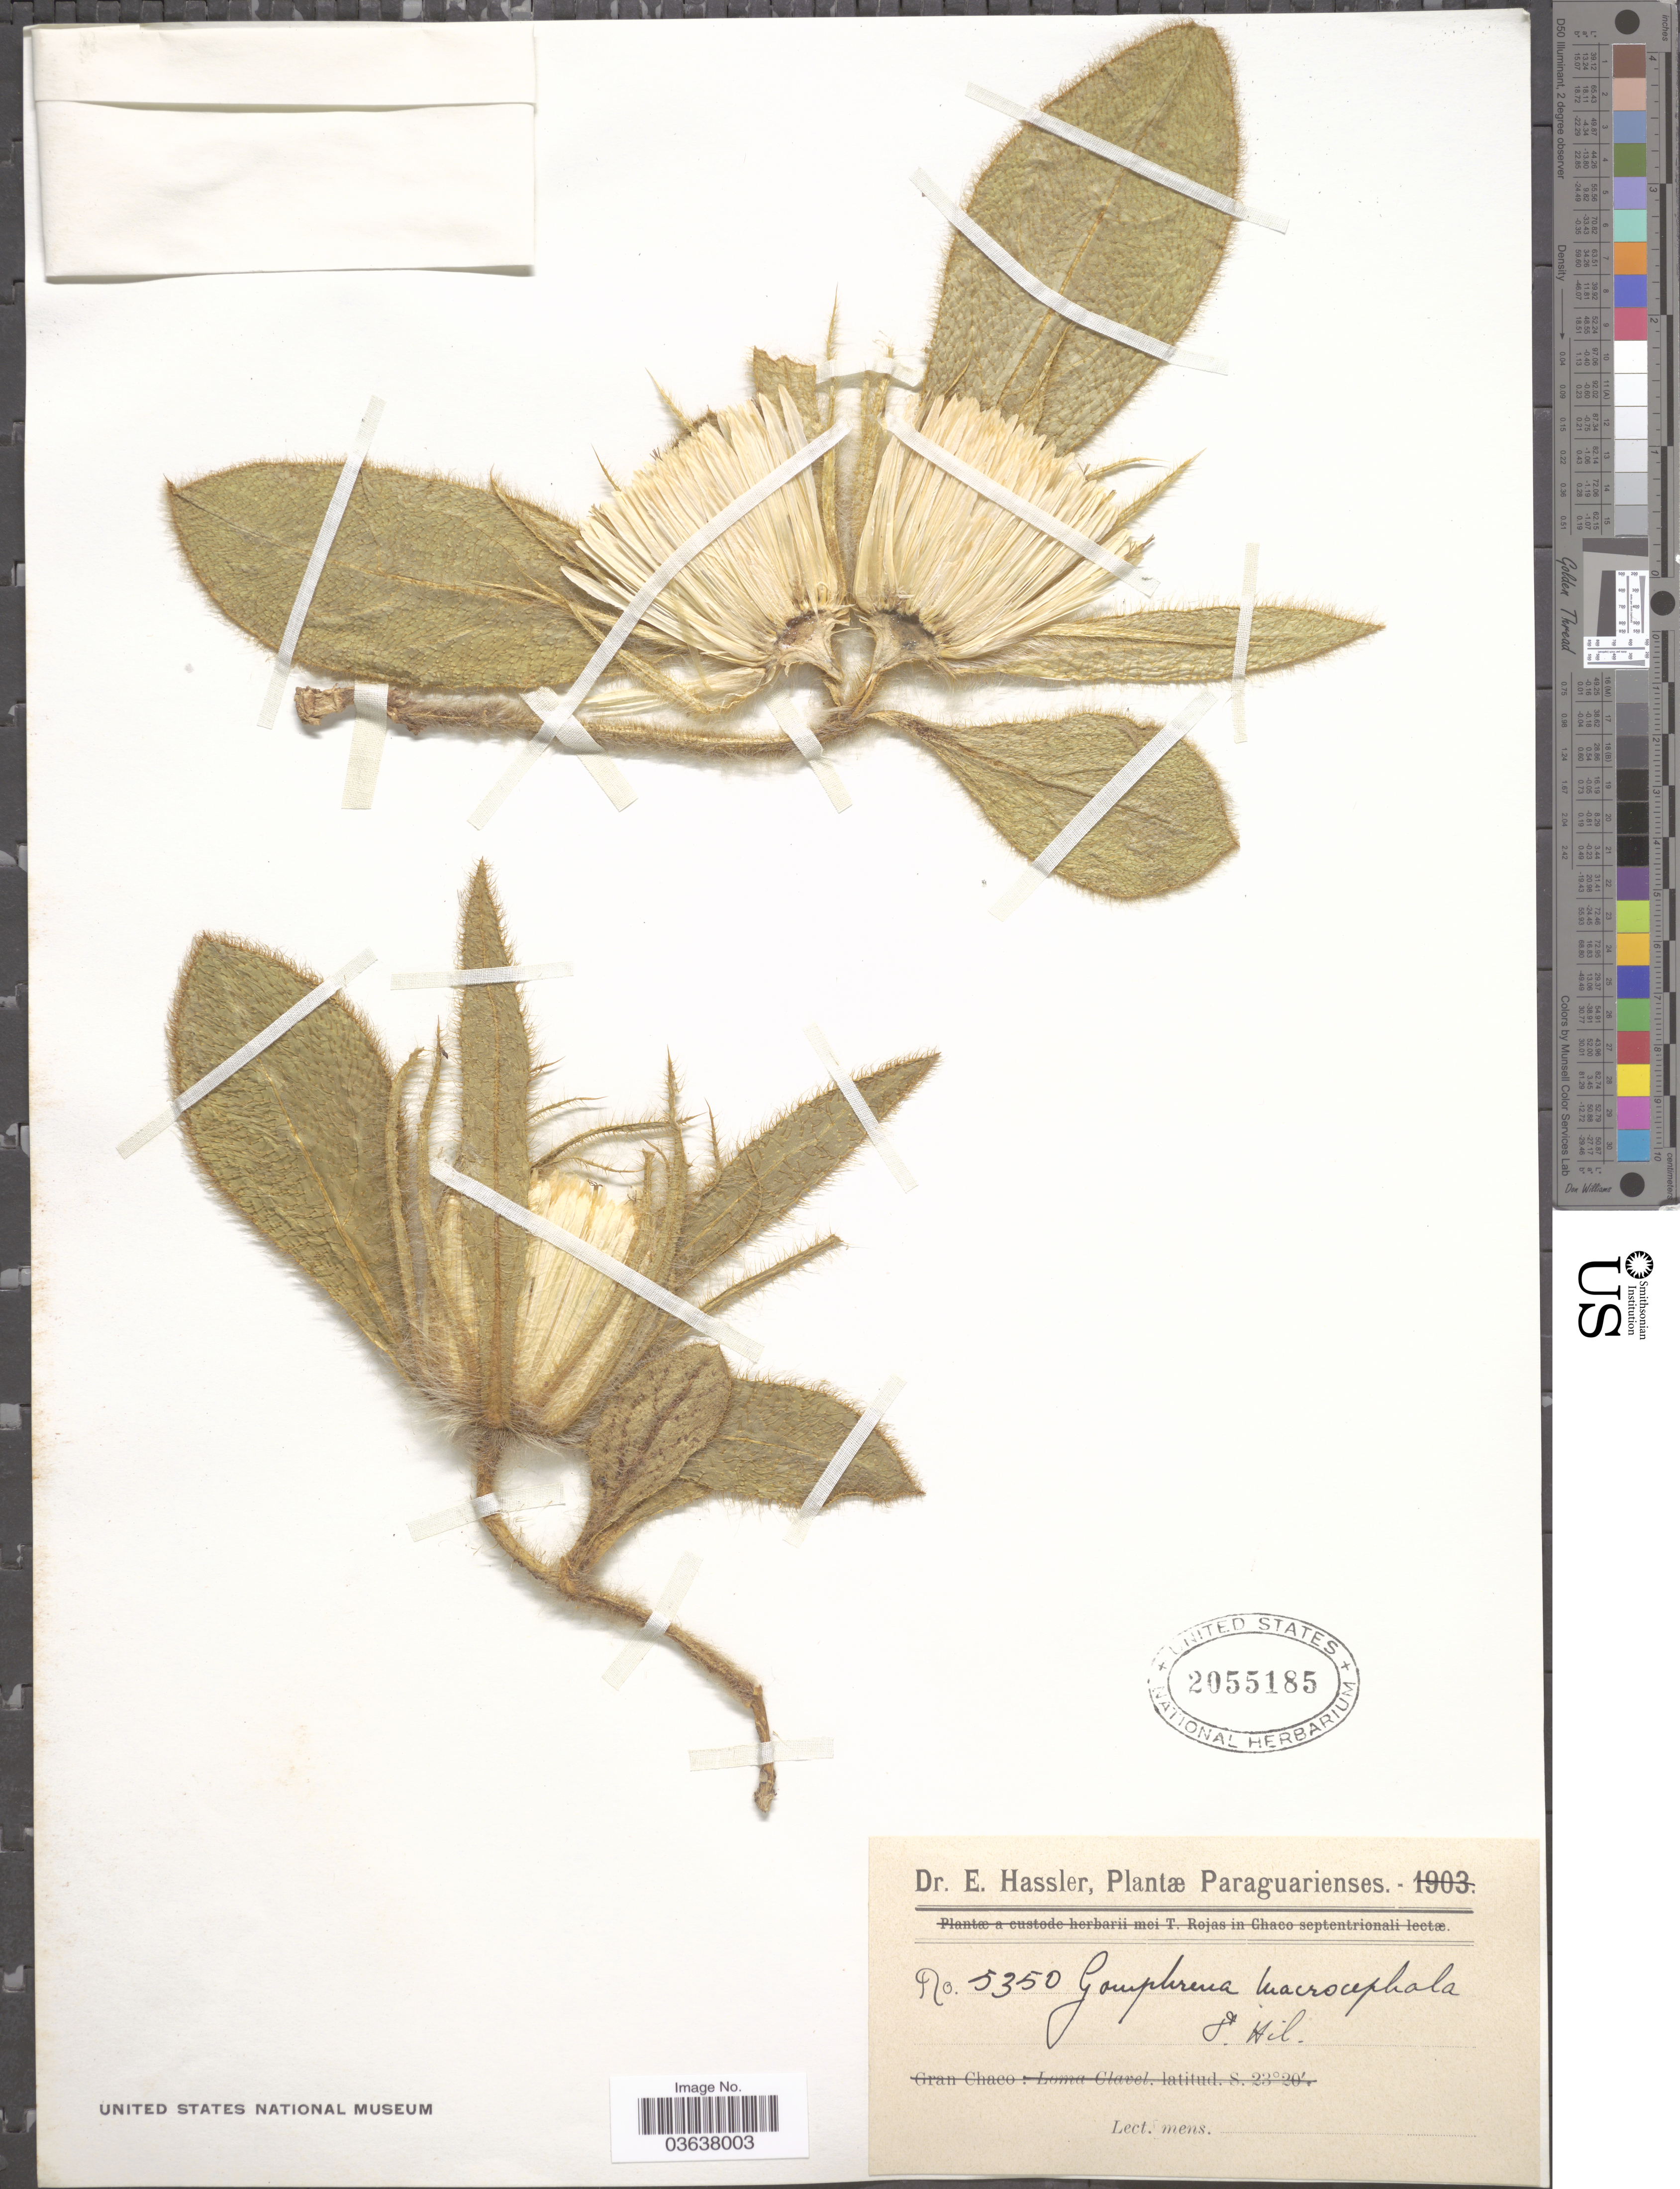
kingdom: Plantae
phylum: Tracheophyta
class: Magnoliopsida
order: Caryophyllales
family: Amaranthaceae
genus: Gomphrena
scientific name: Gomphrena macrocephala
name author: A. St.-Hil.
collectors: E. Hassler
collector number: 5350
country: Paraguay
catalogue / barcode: US 2055185